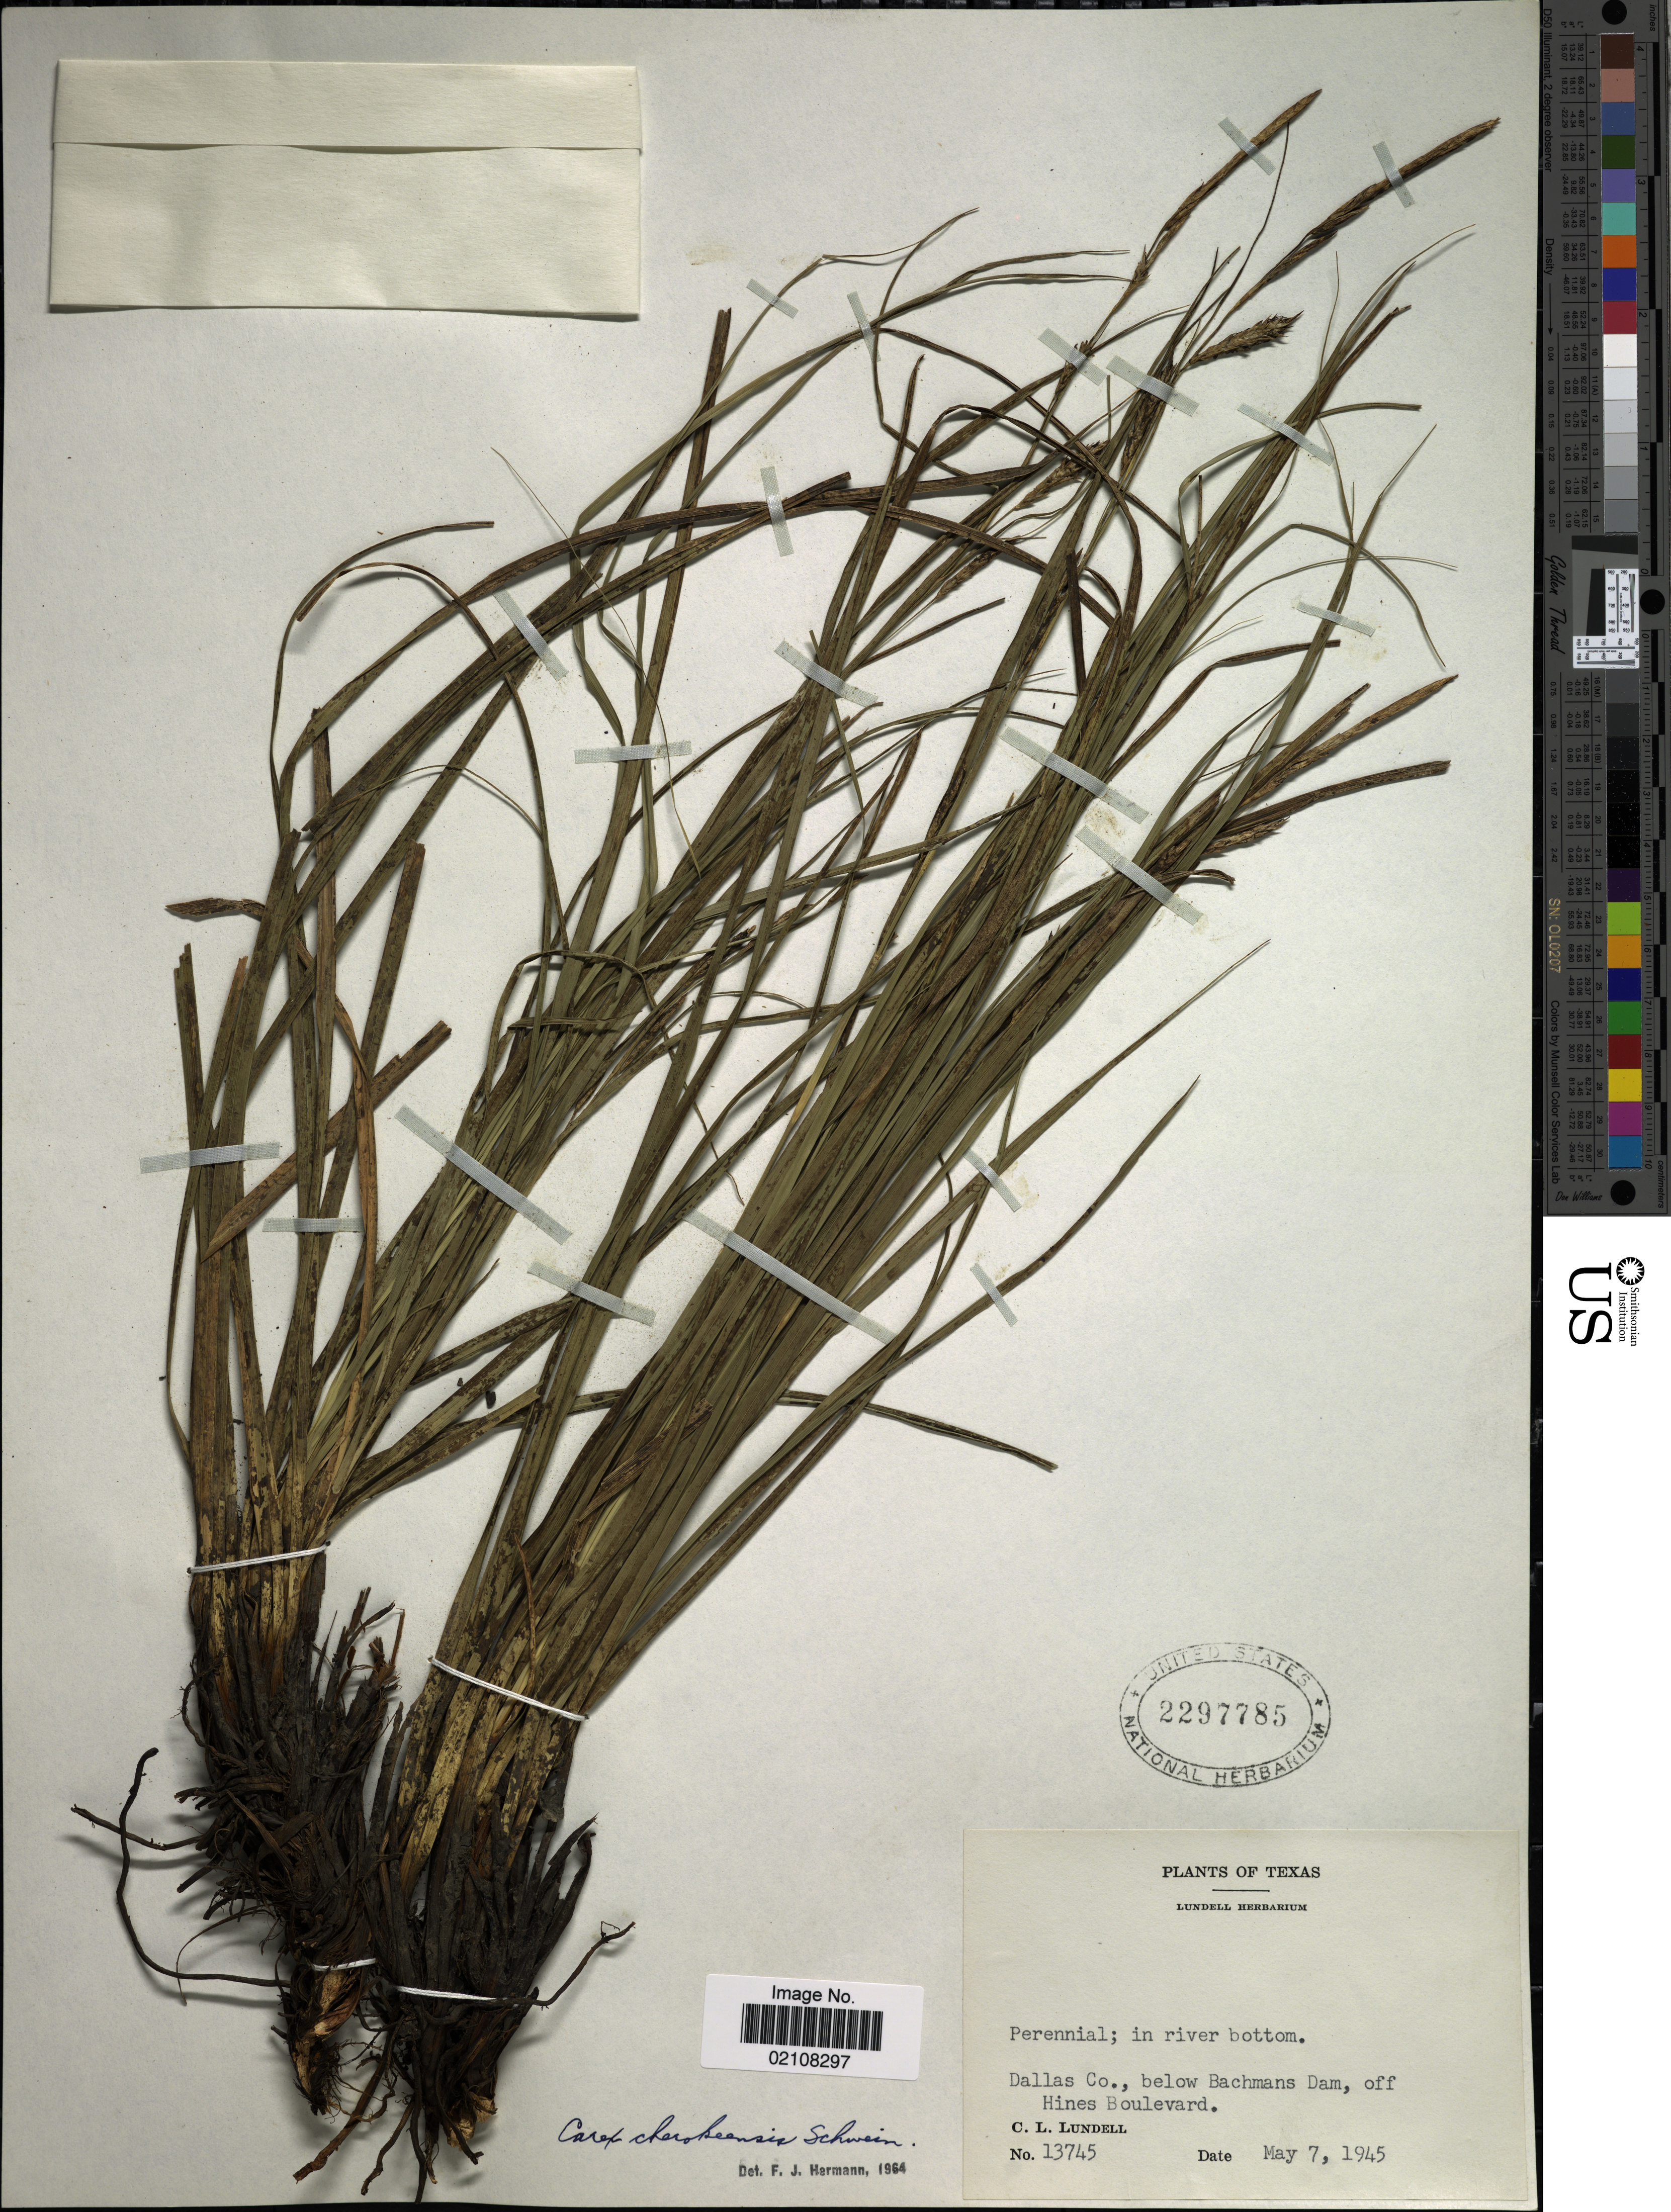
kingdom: Plantae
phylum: Tracheophyta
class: Liliopsida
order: Poales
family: Cyperaceae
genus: Carex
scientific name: Carex cherokeensis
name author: Schwein.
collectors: C. L. Lundell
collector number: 13745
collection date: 1945-05-07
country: United States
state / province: Texas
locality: Dallas Co., below Bachmans Dam, off Hines Boulevard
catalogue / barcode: US 2297785